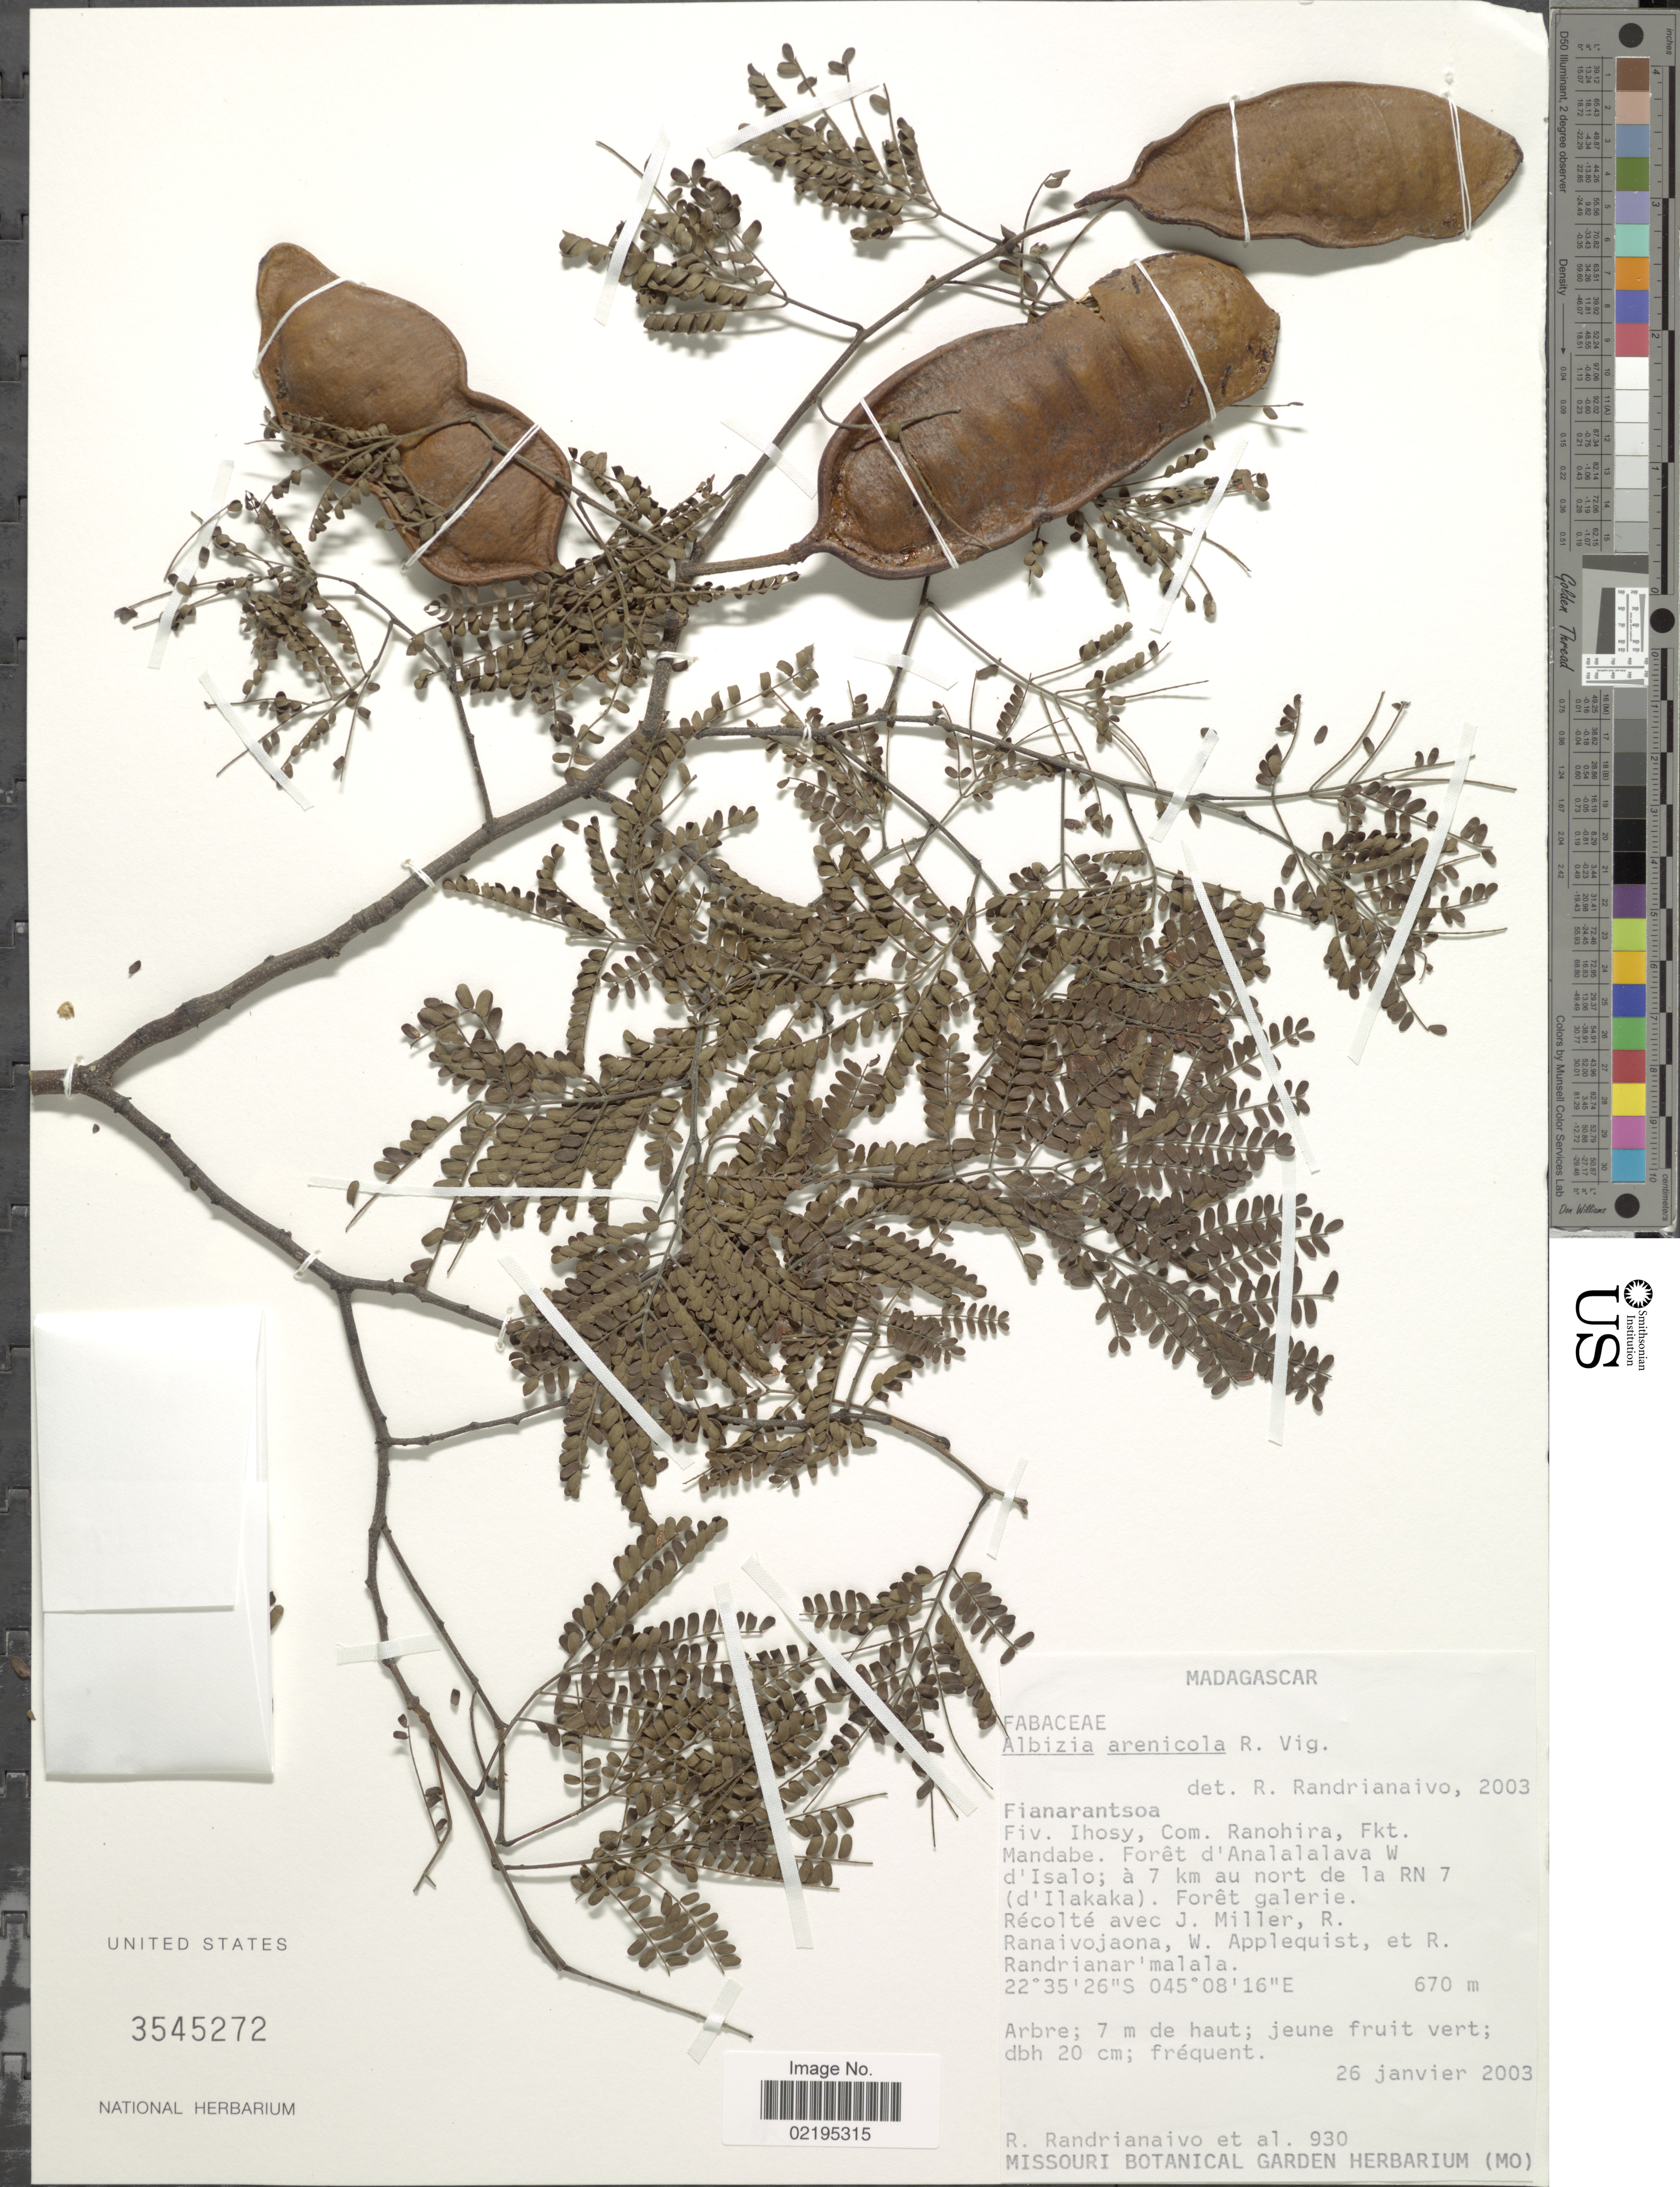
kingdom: Plantae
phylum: Tracheophyta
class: Magnoliopsida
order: Fabales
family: Fabaceae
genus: Albizia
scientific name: Albizia arenicola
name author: R. Vig. ex Humbert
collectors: R. Randrianaivo & et al.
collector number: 930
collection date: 2003-01-26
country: Madagascar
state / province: Ihorombe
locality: Fiv. Ihosy, Com. Ranohira, Fkt. Mandabe. Foret d'Analalalava W d'Isalo'a 7 km au nort de la RN 7 (d. Ilakaka). Foret galerie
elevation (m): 670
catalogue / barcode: US 3545272